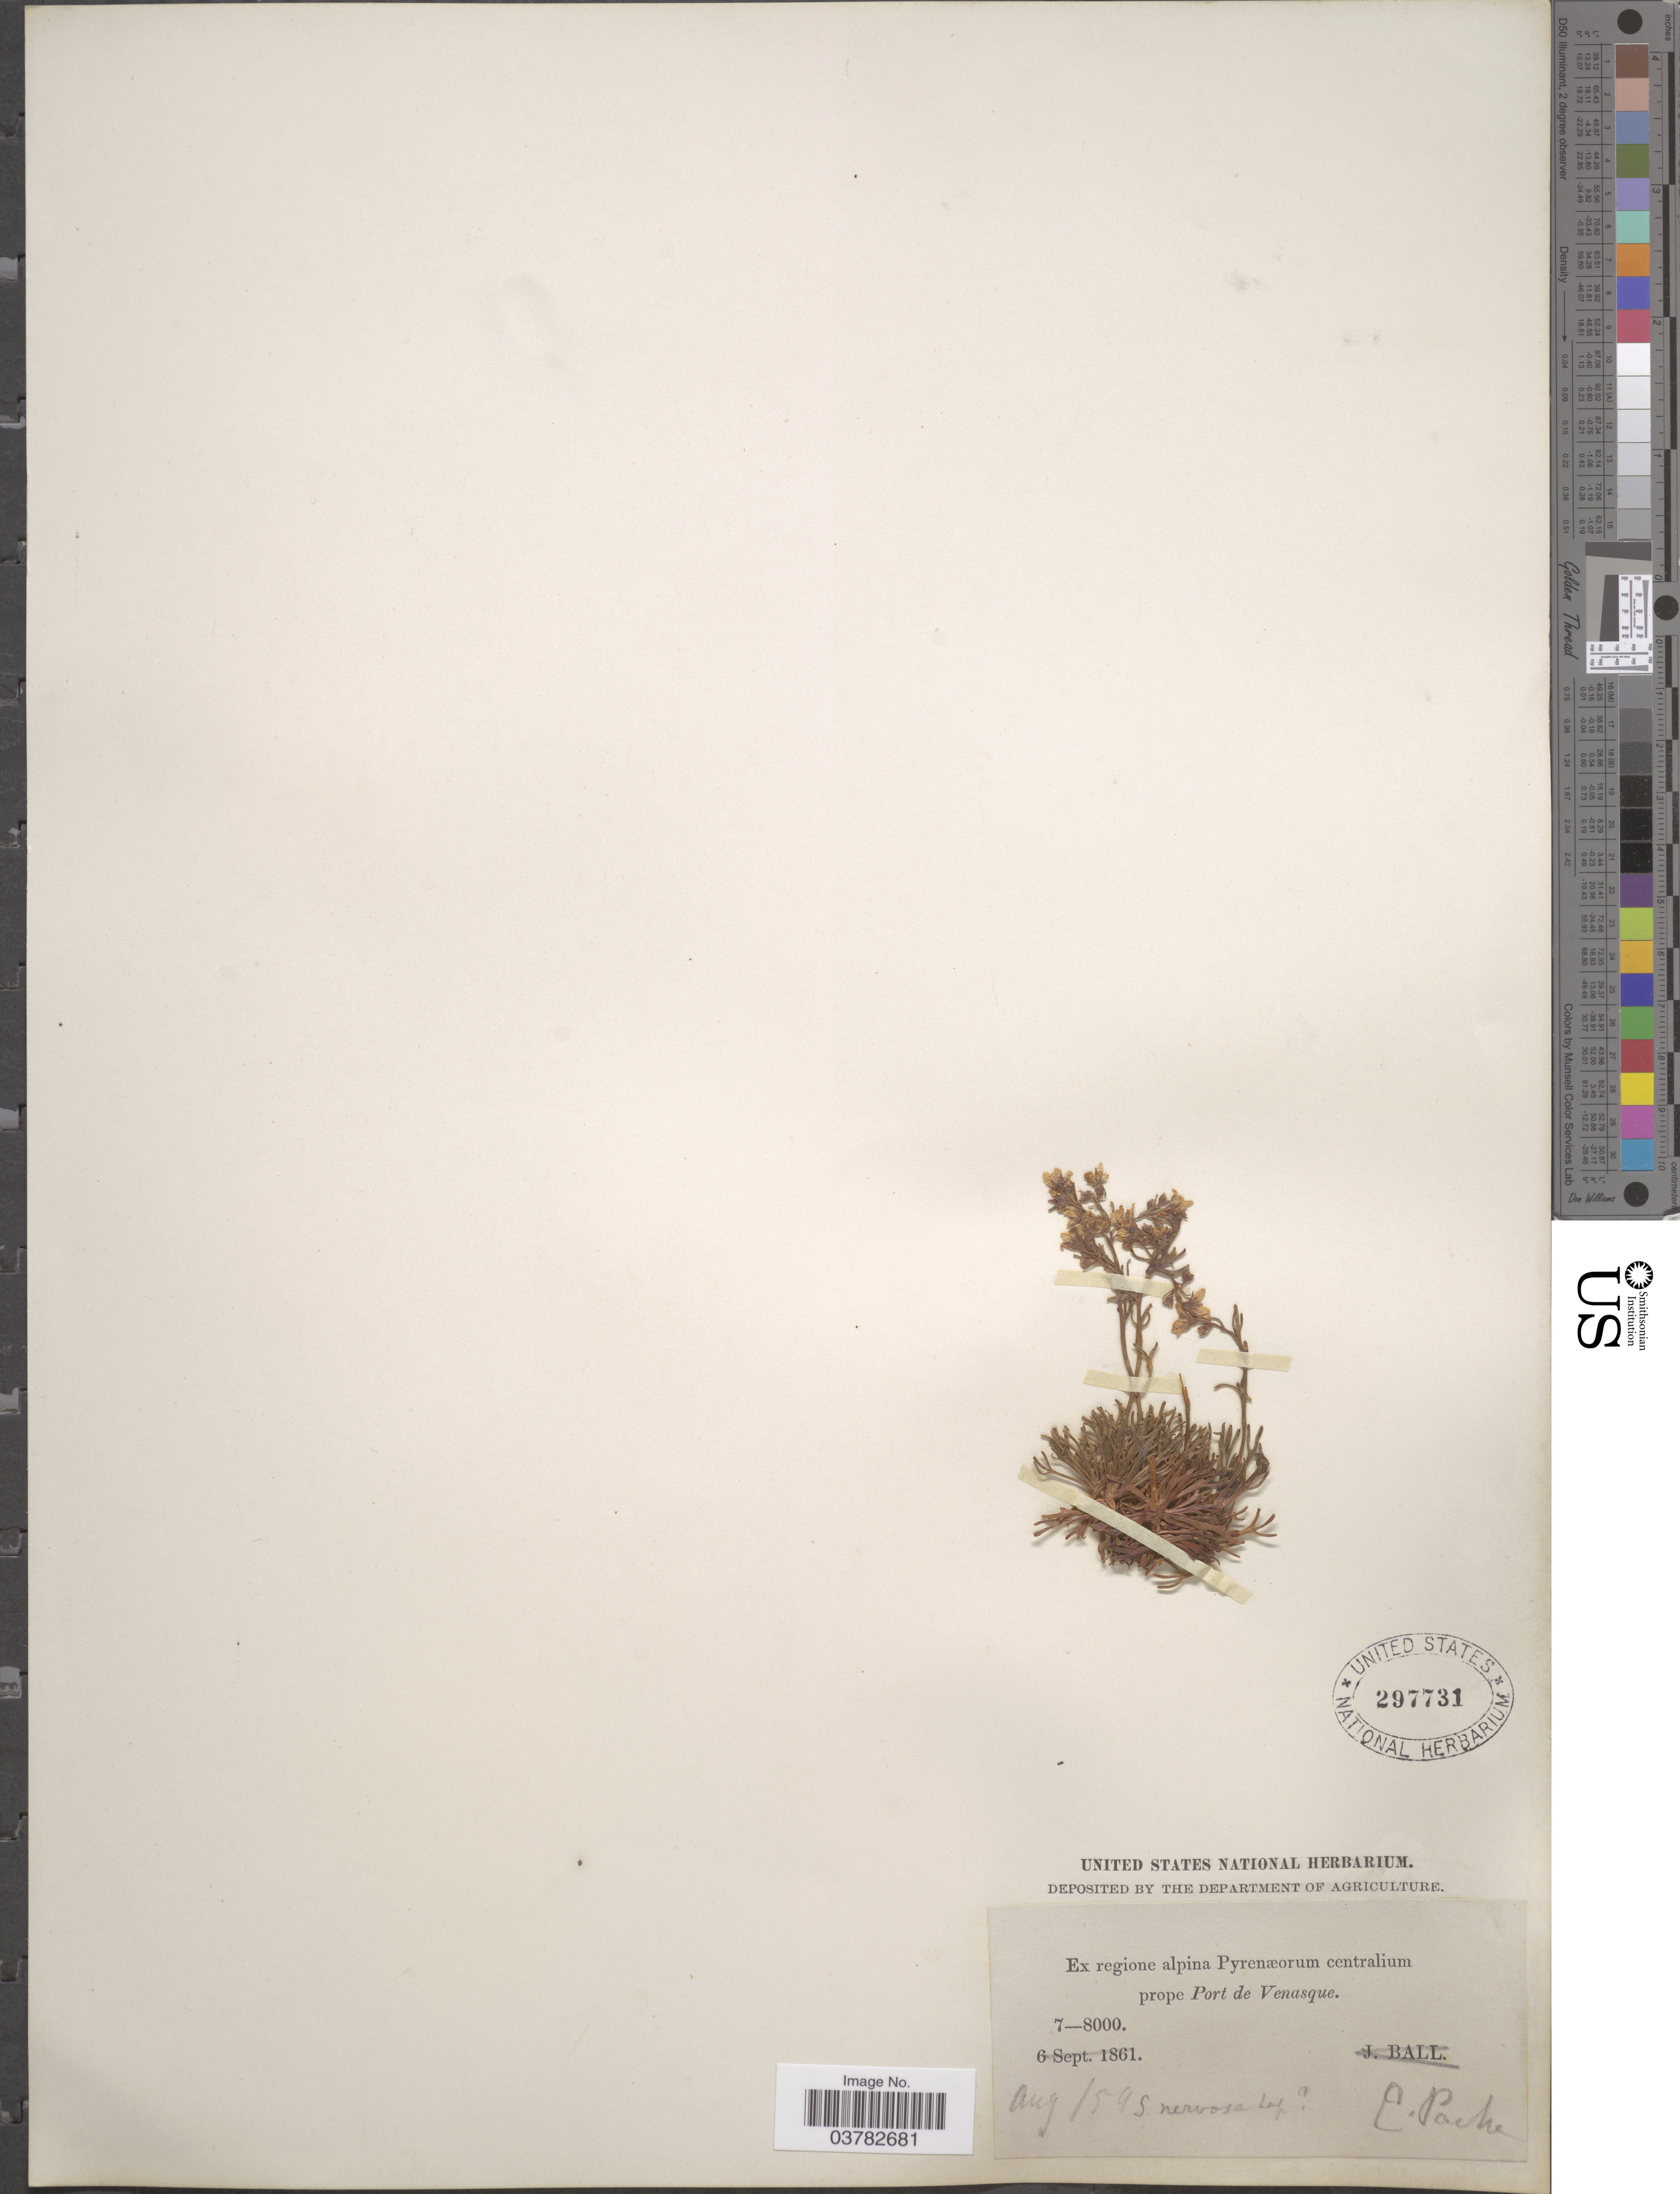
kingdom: Plantae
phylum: Tracheophyta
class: Magnoliopsida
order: Saxifragales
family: Saxifragaceae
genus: Saxifraga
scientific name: Saxifraga nervosa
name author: Lapeyr.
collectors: E. Parker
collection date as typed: Transcribed d/m/y: 5/8/95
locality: Ex regione alpine Pyrenæorum centralium prope Port de Venasque.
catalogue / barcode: US 297731